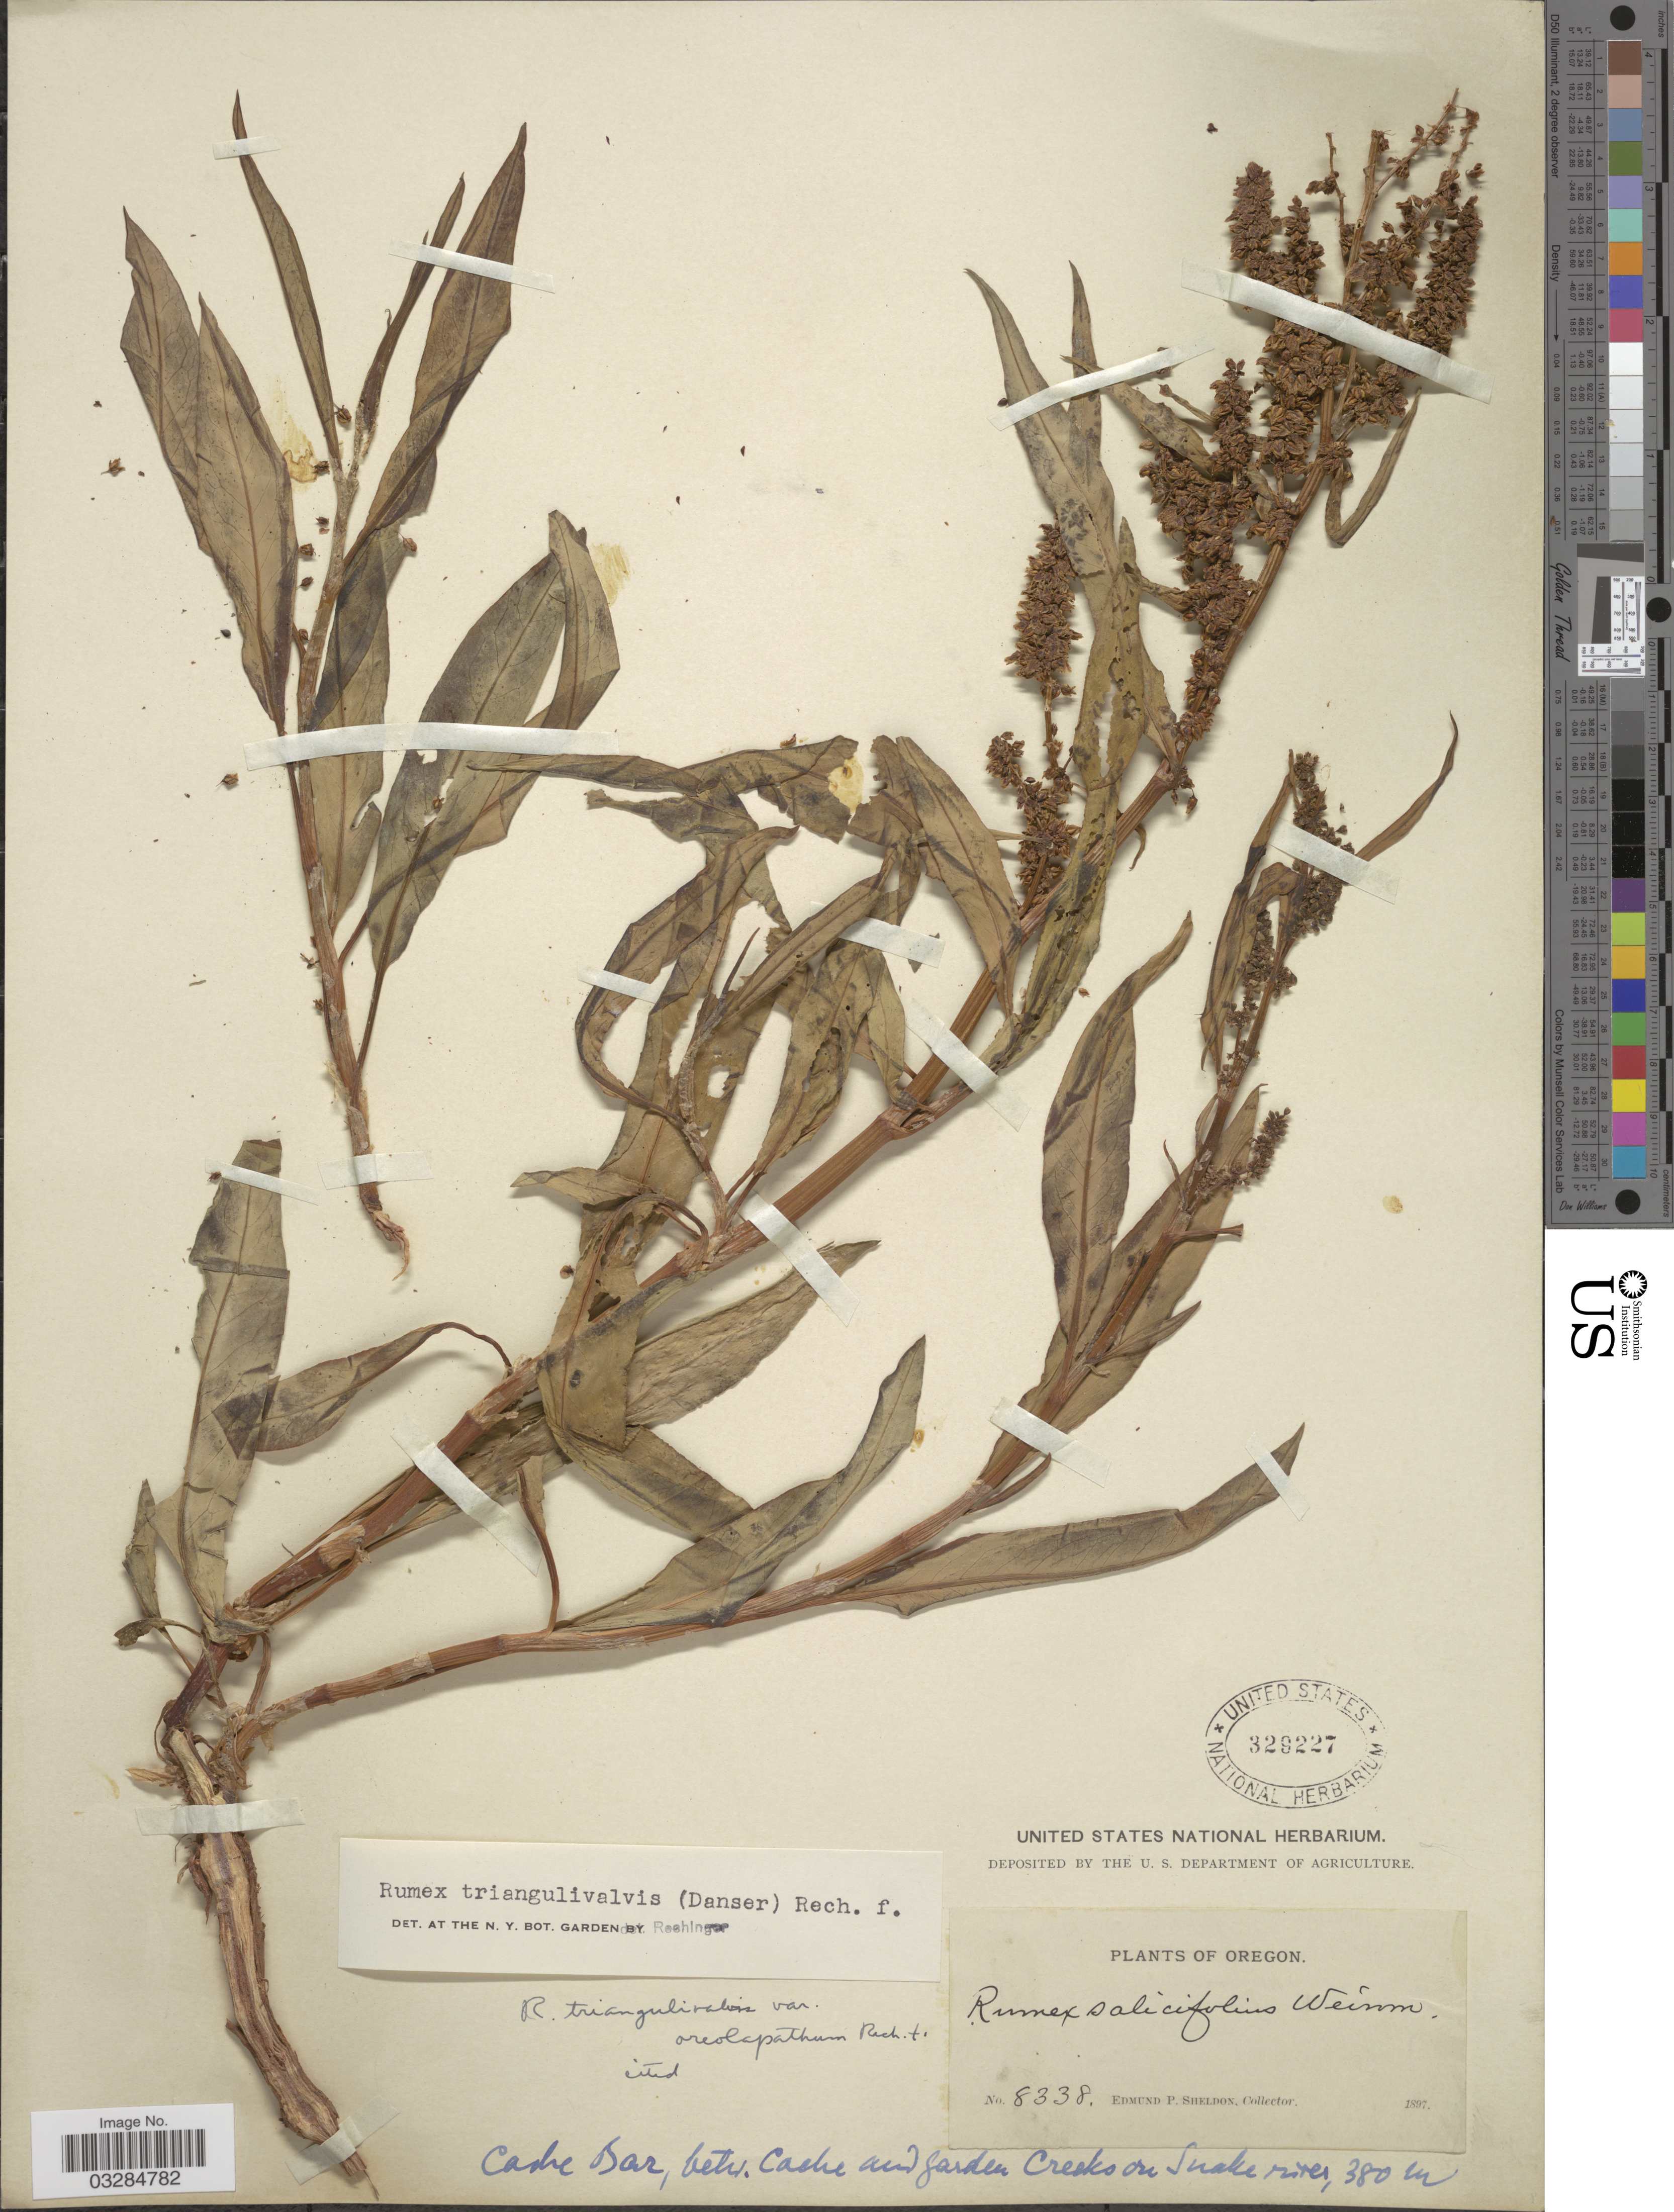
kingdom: Plantae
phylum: Tracheophyta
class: Magnoliopsida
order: Caryophyllales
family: Polygonaceae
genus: Rumex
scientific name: Rumex triangulivalvis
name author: (Danser) Rech. f.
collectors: E. P. Sheldon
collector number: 8338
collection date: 1897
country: United States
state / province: Oregon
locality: Cache Bar, betw. Cache and Garden Creeks on Snake river.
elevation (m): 380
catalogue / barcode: US 329227